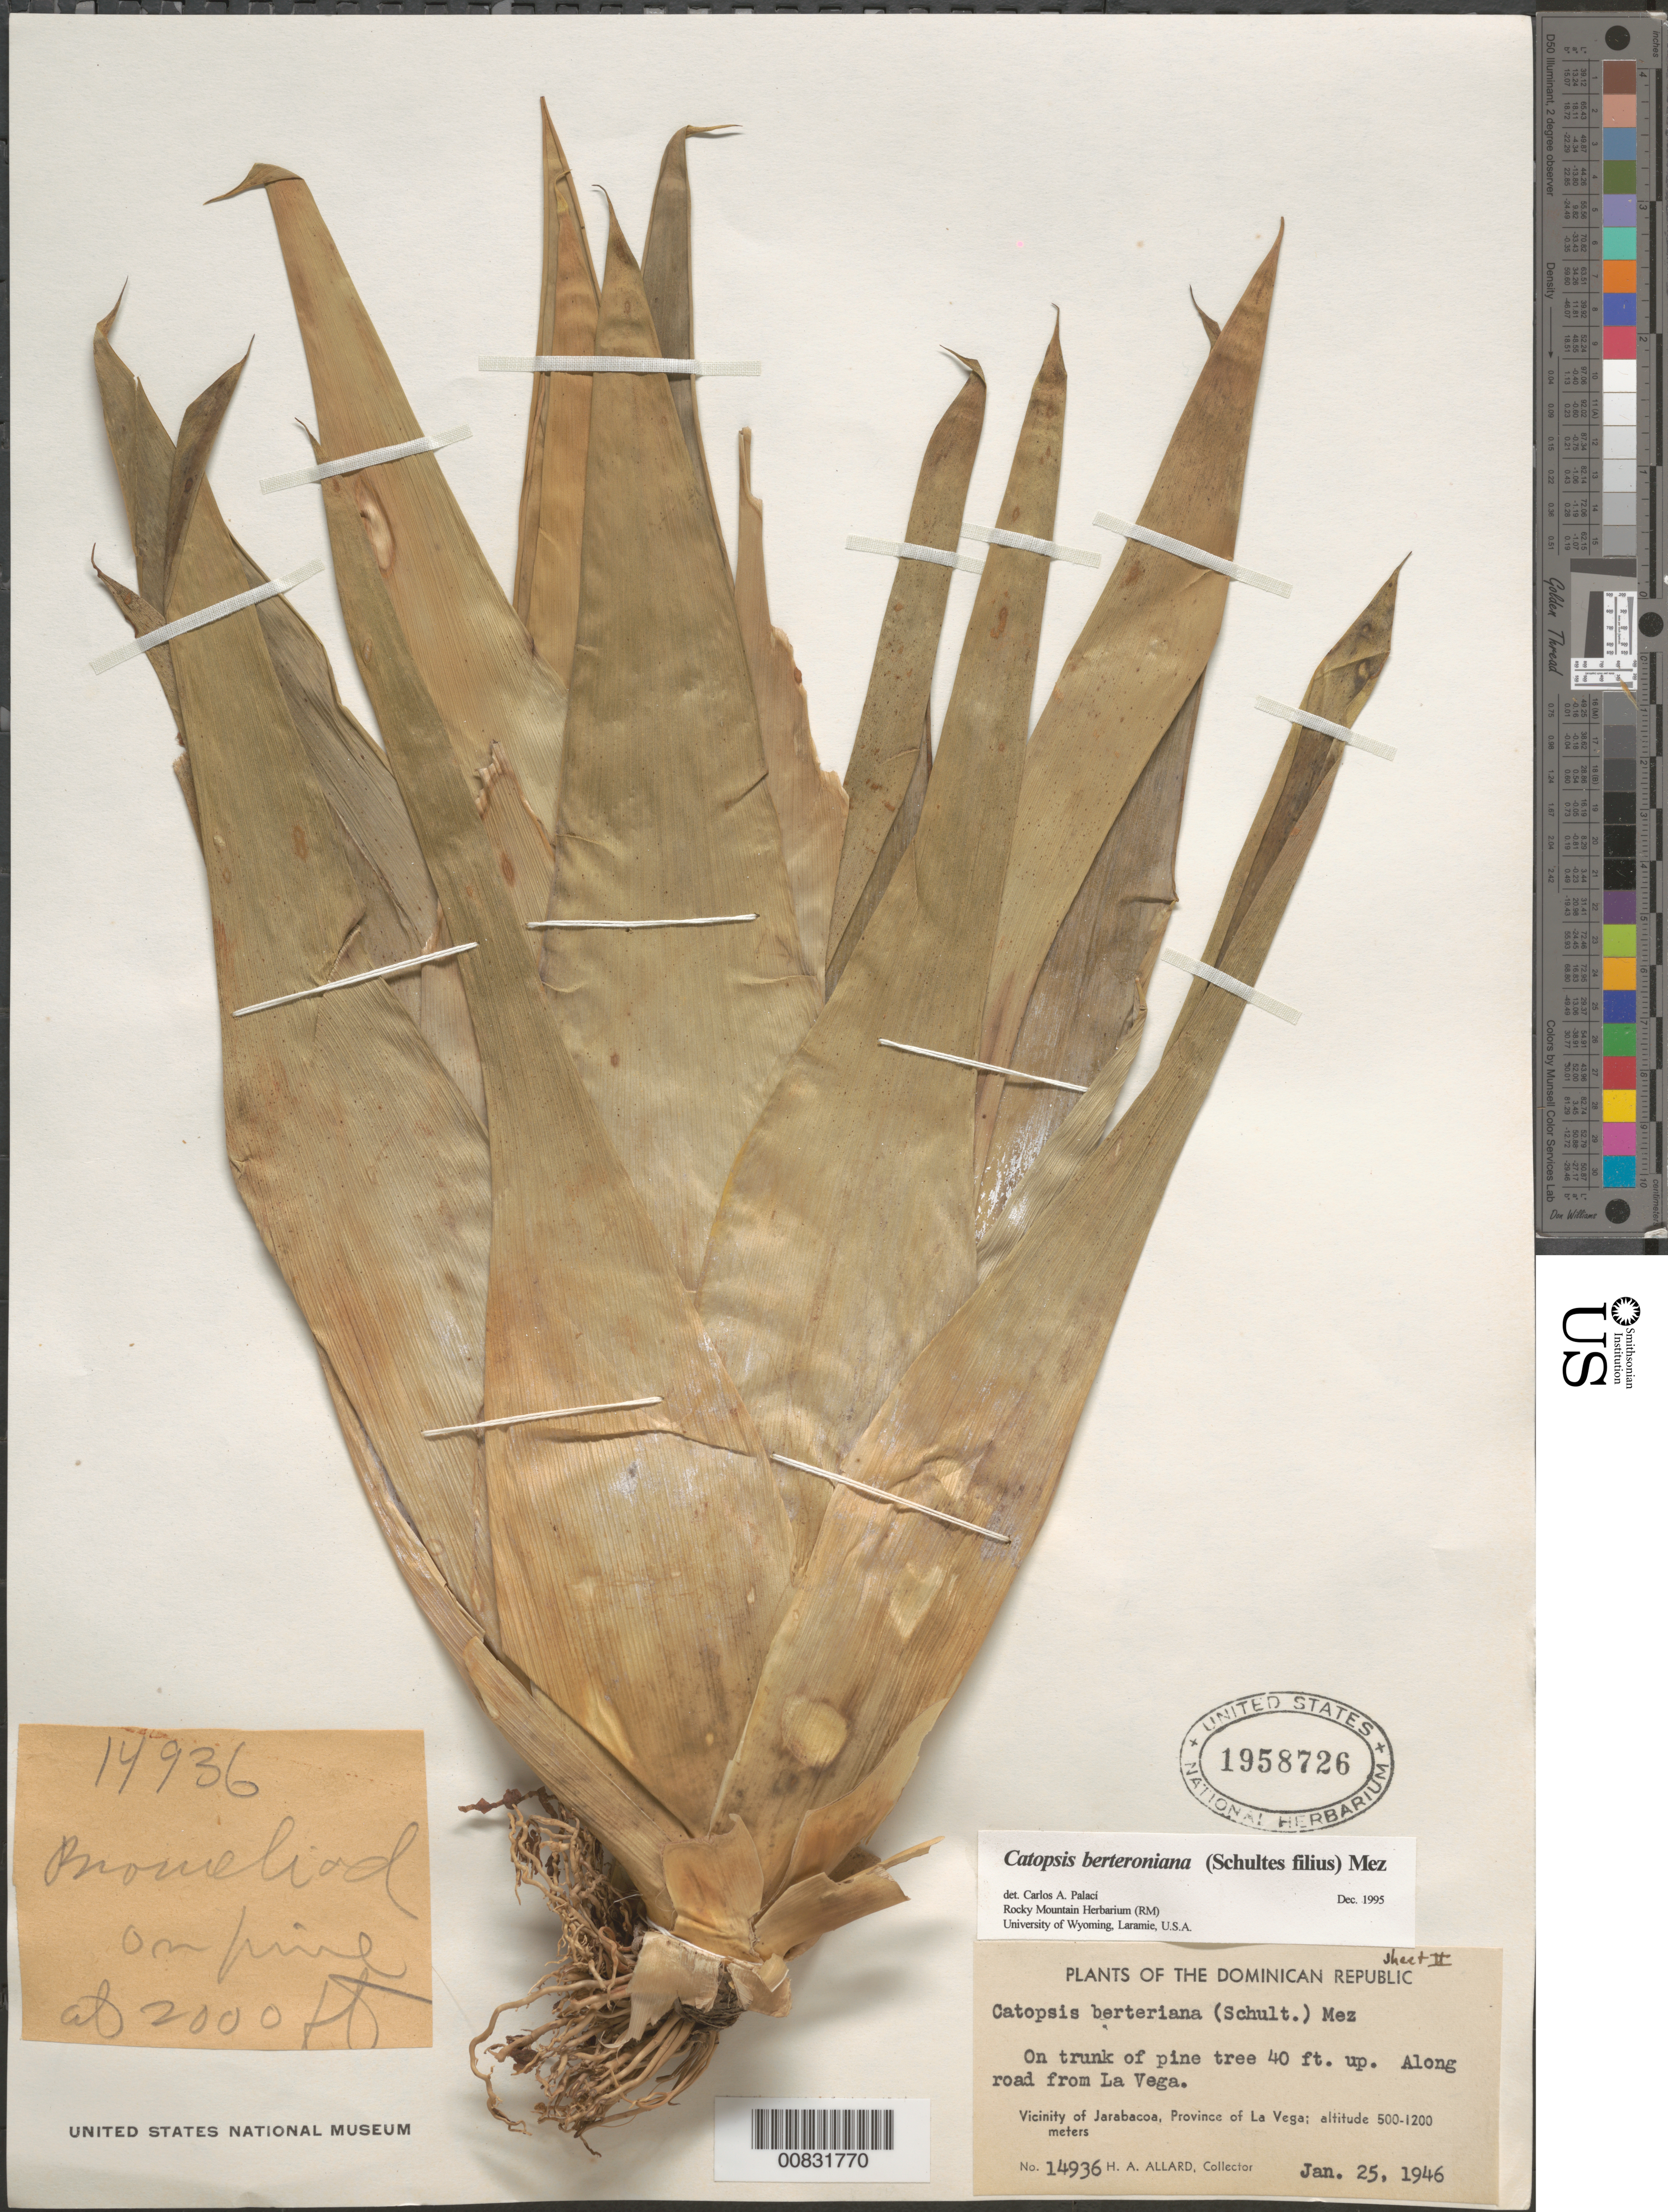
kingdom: Plantae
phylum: Tracheophyta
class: Liliopsida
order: Poales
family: Bromeliaceae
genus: Catopsis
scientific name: Catopsis berteroniana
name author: (Schult. & Schult. f.) Mez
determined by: Palací, C. A., (RM), University of Wyoming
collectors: H. A. Allard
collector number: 14936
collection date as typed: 25 Jan 1946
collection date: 1946-01-25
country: Dominican Republic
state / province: La Vega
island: Hispaniola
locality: Vicinity of Jarabacoa. Along road from La Vega.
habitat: On trunk of pine tree 40 ft. up.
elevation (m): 500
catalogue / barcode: US 1958726